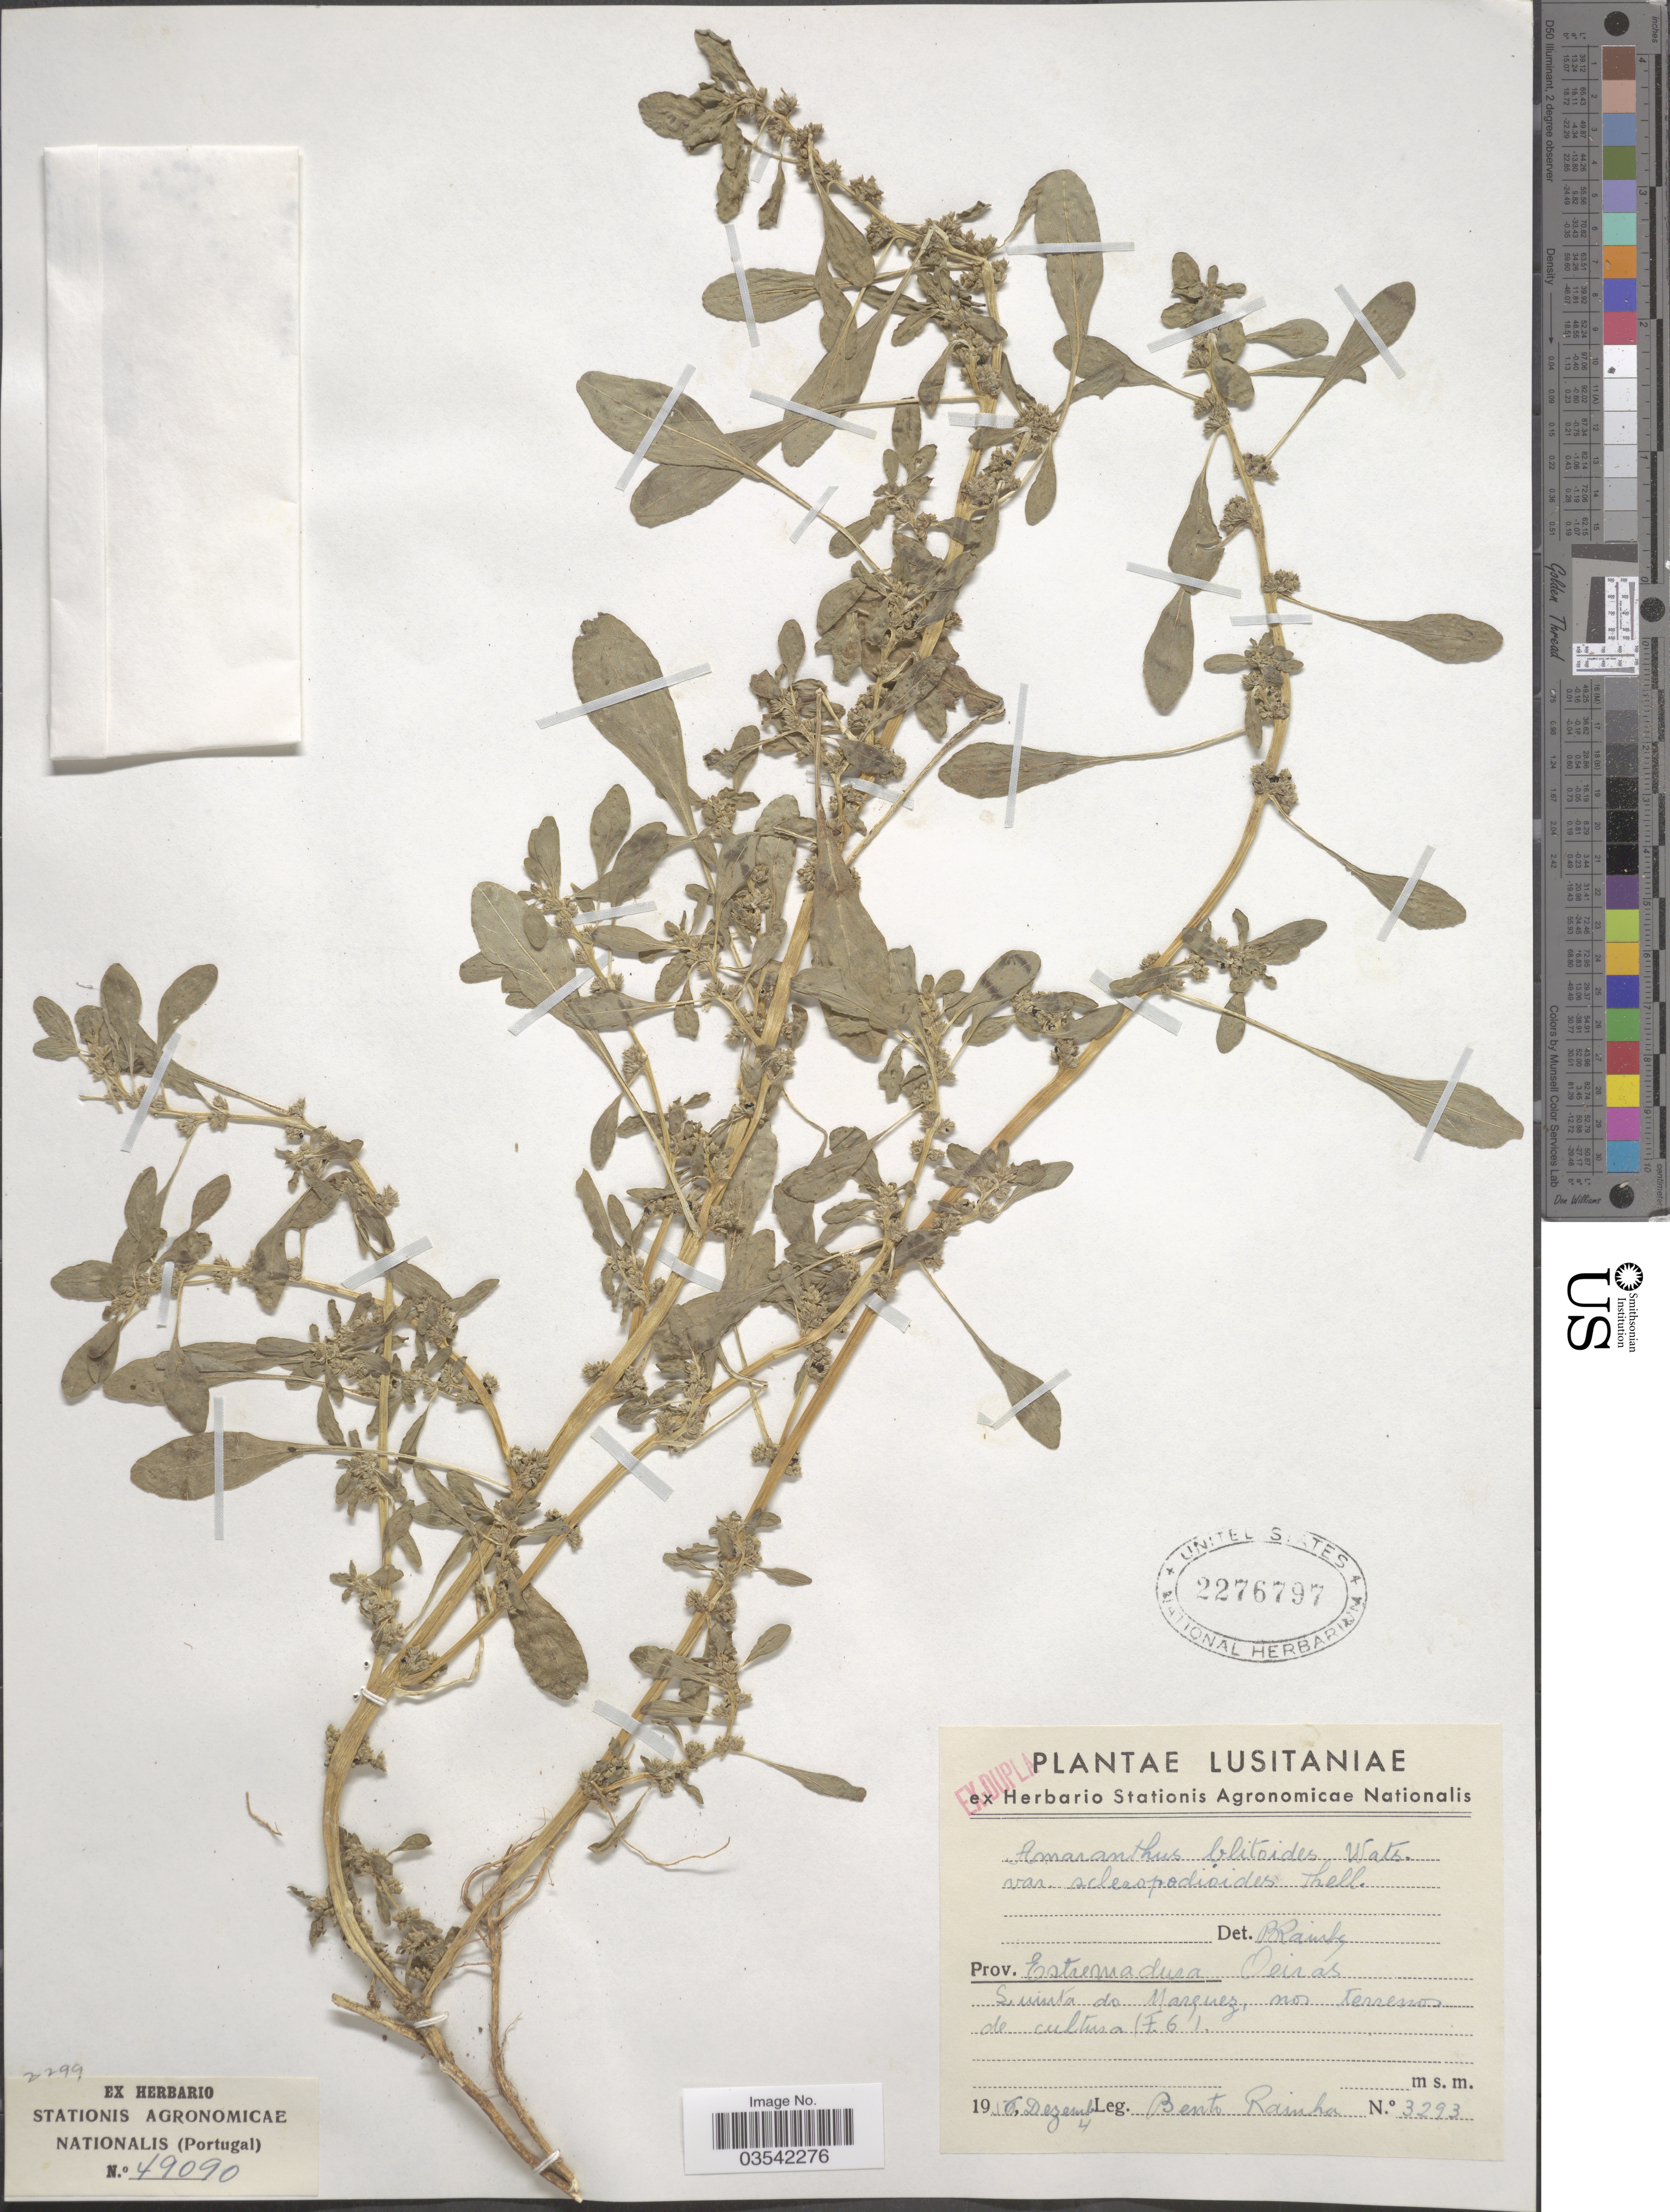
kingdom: Plantae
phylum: Tracheophyta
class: Magnoliopsida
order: Caryophyllales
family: Amaranthaceae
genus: Amaranthus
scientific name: Amaranthus blitoides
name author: S. Watson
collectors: B. Rainha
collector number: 3293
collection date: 1916-12-04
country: Portugal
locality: Lusitaniae. Prov. Estremadura Oeiras. Suinta do Marquez, nos terrenos de cultura (F6).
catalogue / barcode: US 2276797